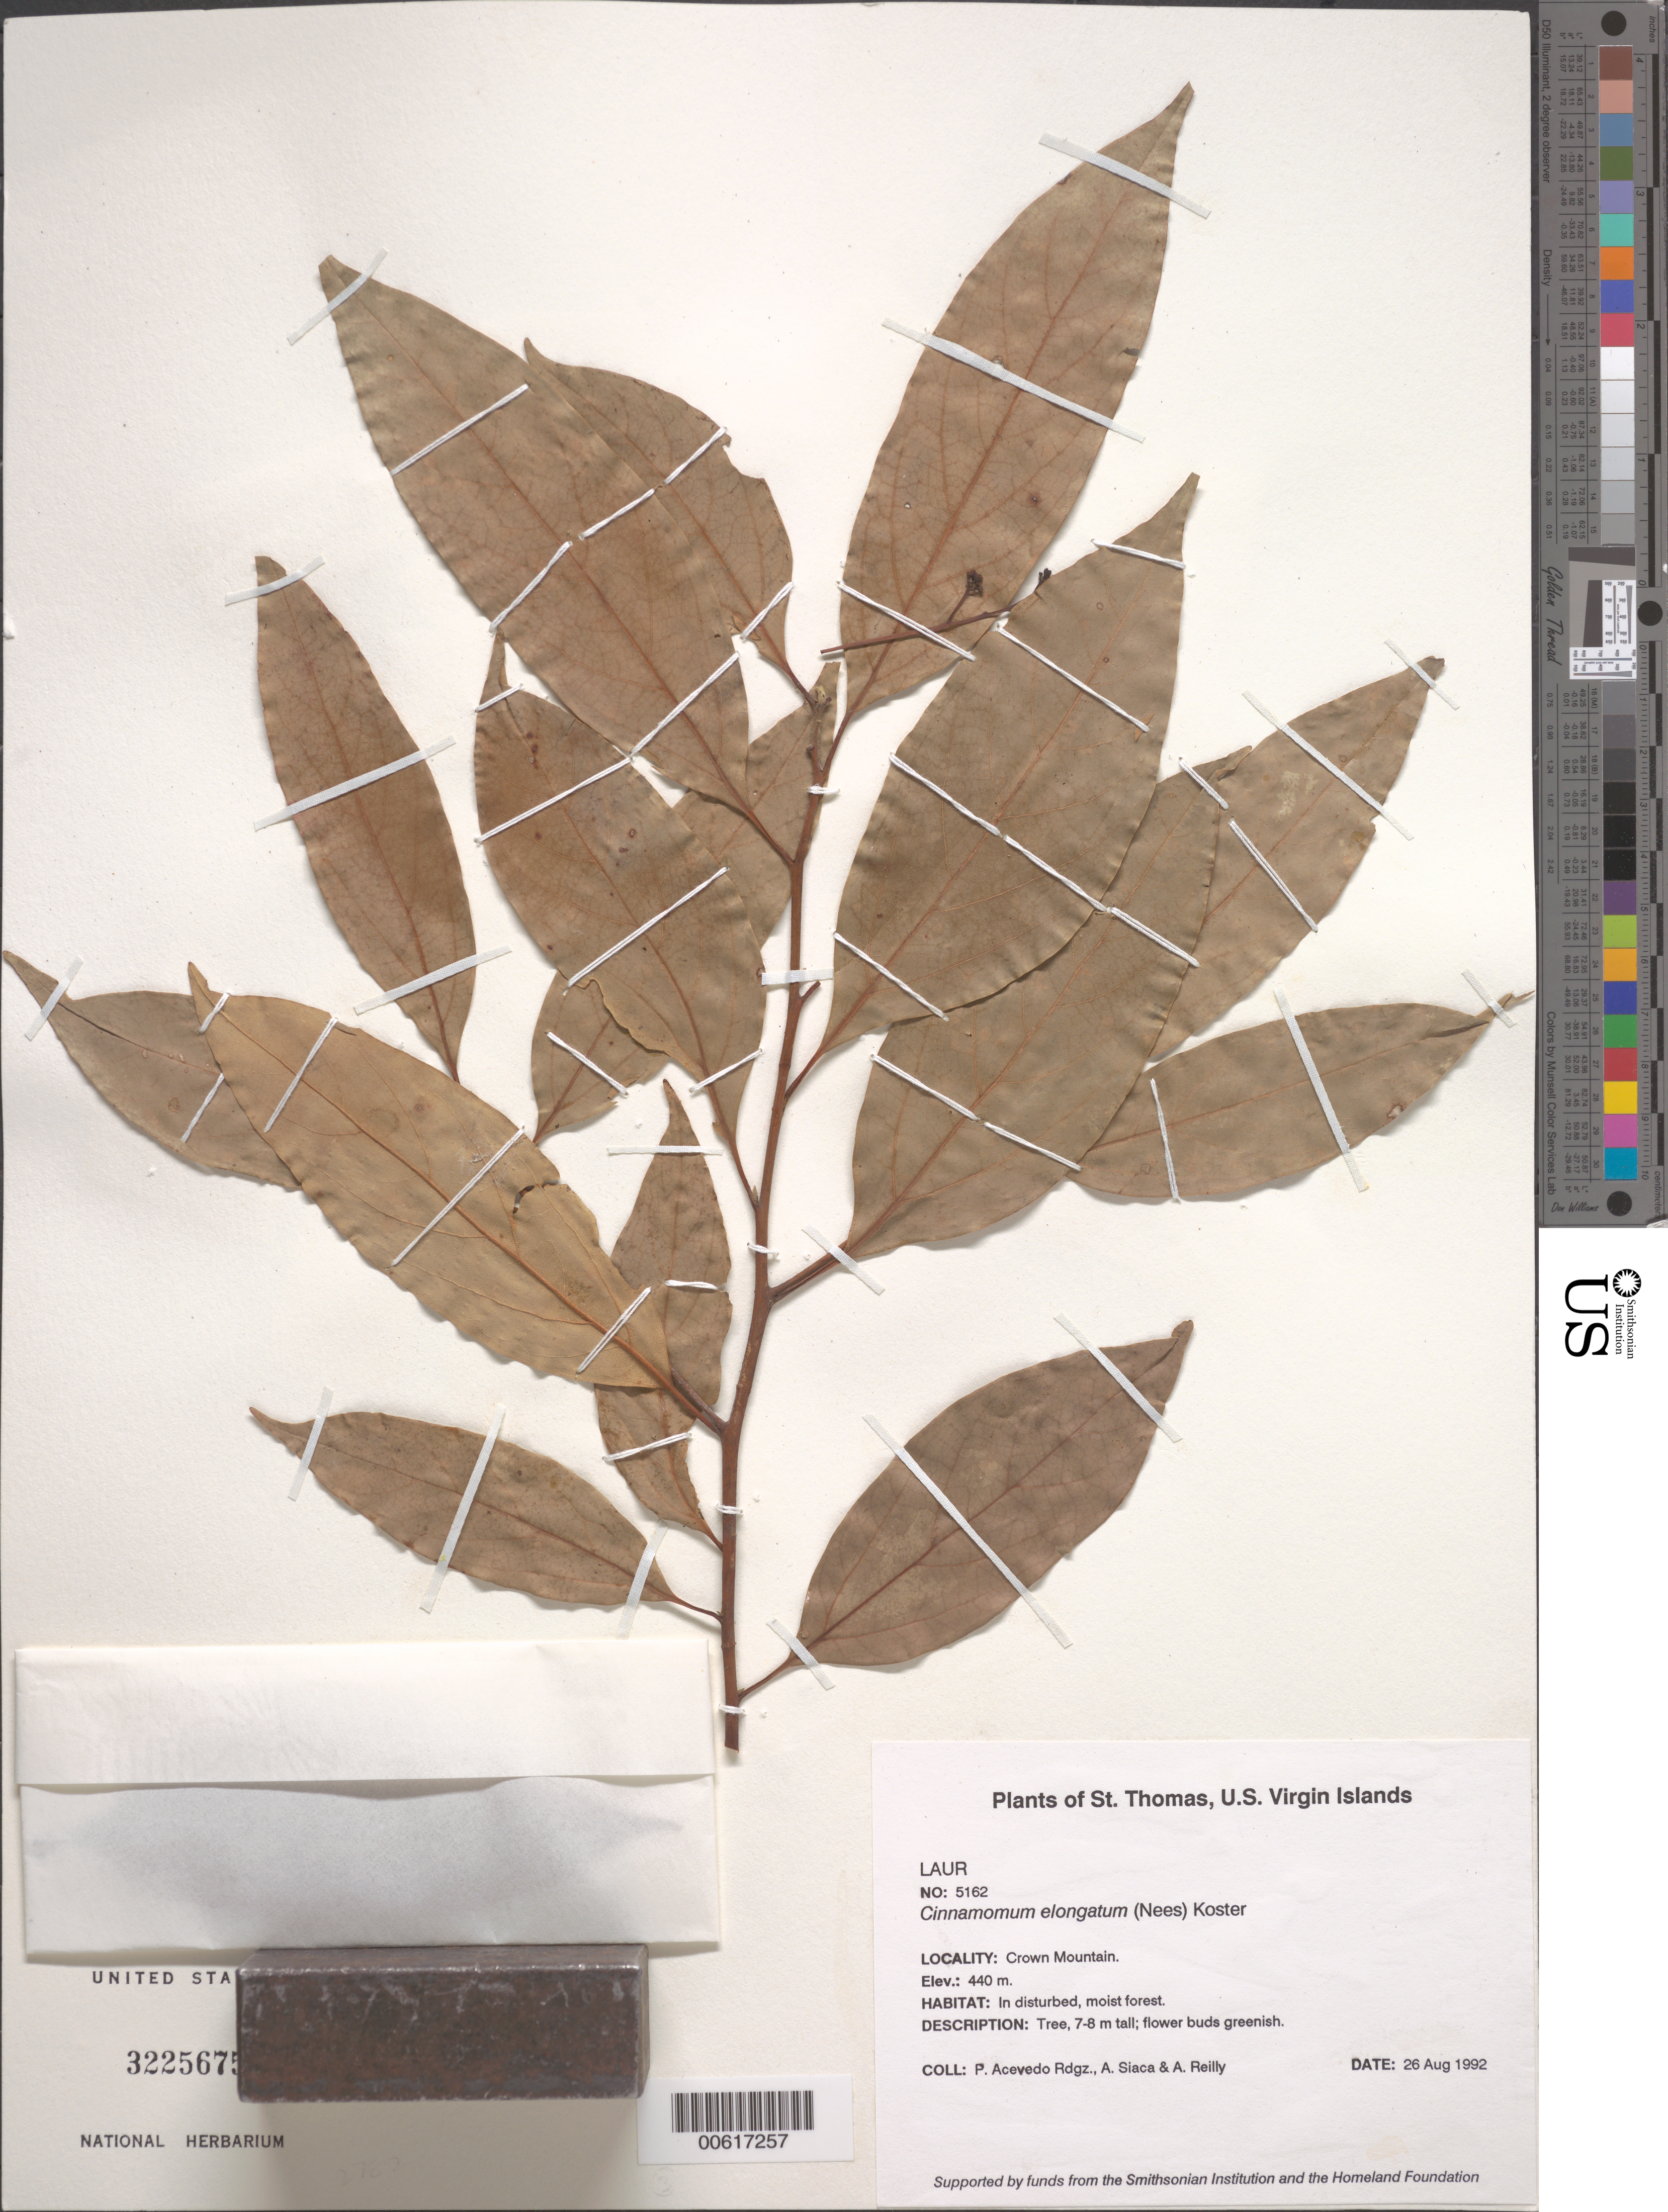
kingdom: Plantae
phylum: Tracheophyta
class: Magnoliopsida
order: Laurales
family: Lauraceae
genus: Cinnamomum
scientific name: Cinnamomum elongatum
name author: (Nees) Kosterm.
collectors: P. Acevedo-Rodr., A. Siaca & A. Reilly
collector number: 5162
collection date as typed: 26 Aug 1992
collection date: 1992-08-26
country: U.S. Virgin Islands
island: St. Thomas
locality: Crown Mountain.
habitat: In disturbed, moist forest.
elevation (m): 440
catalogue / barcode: US 3225675